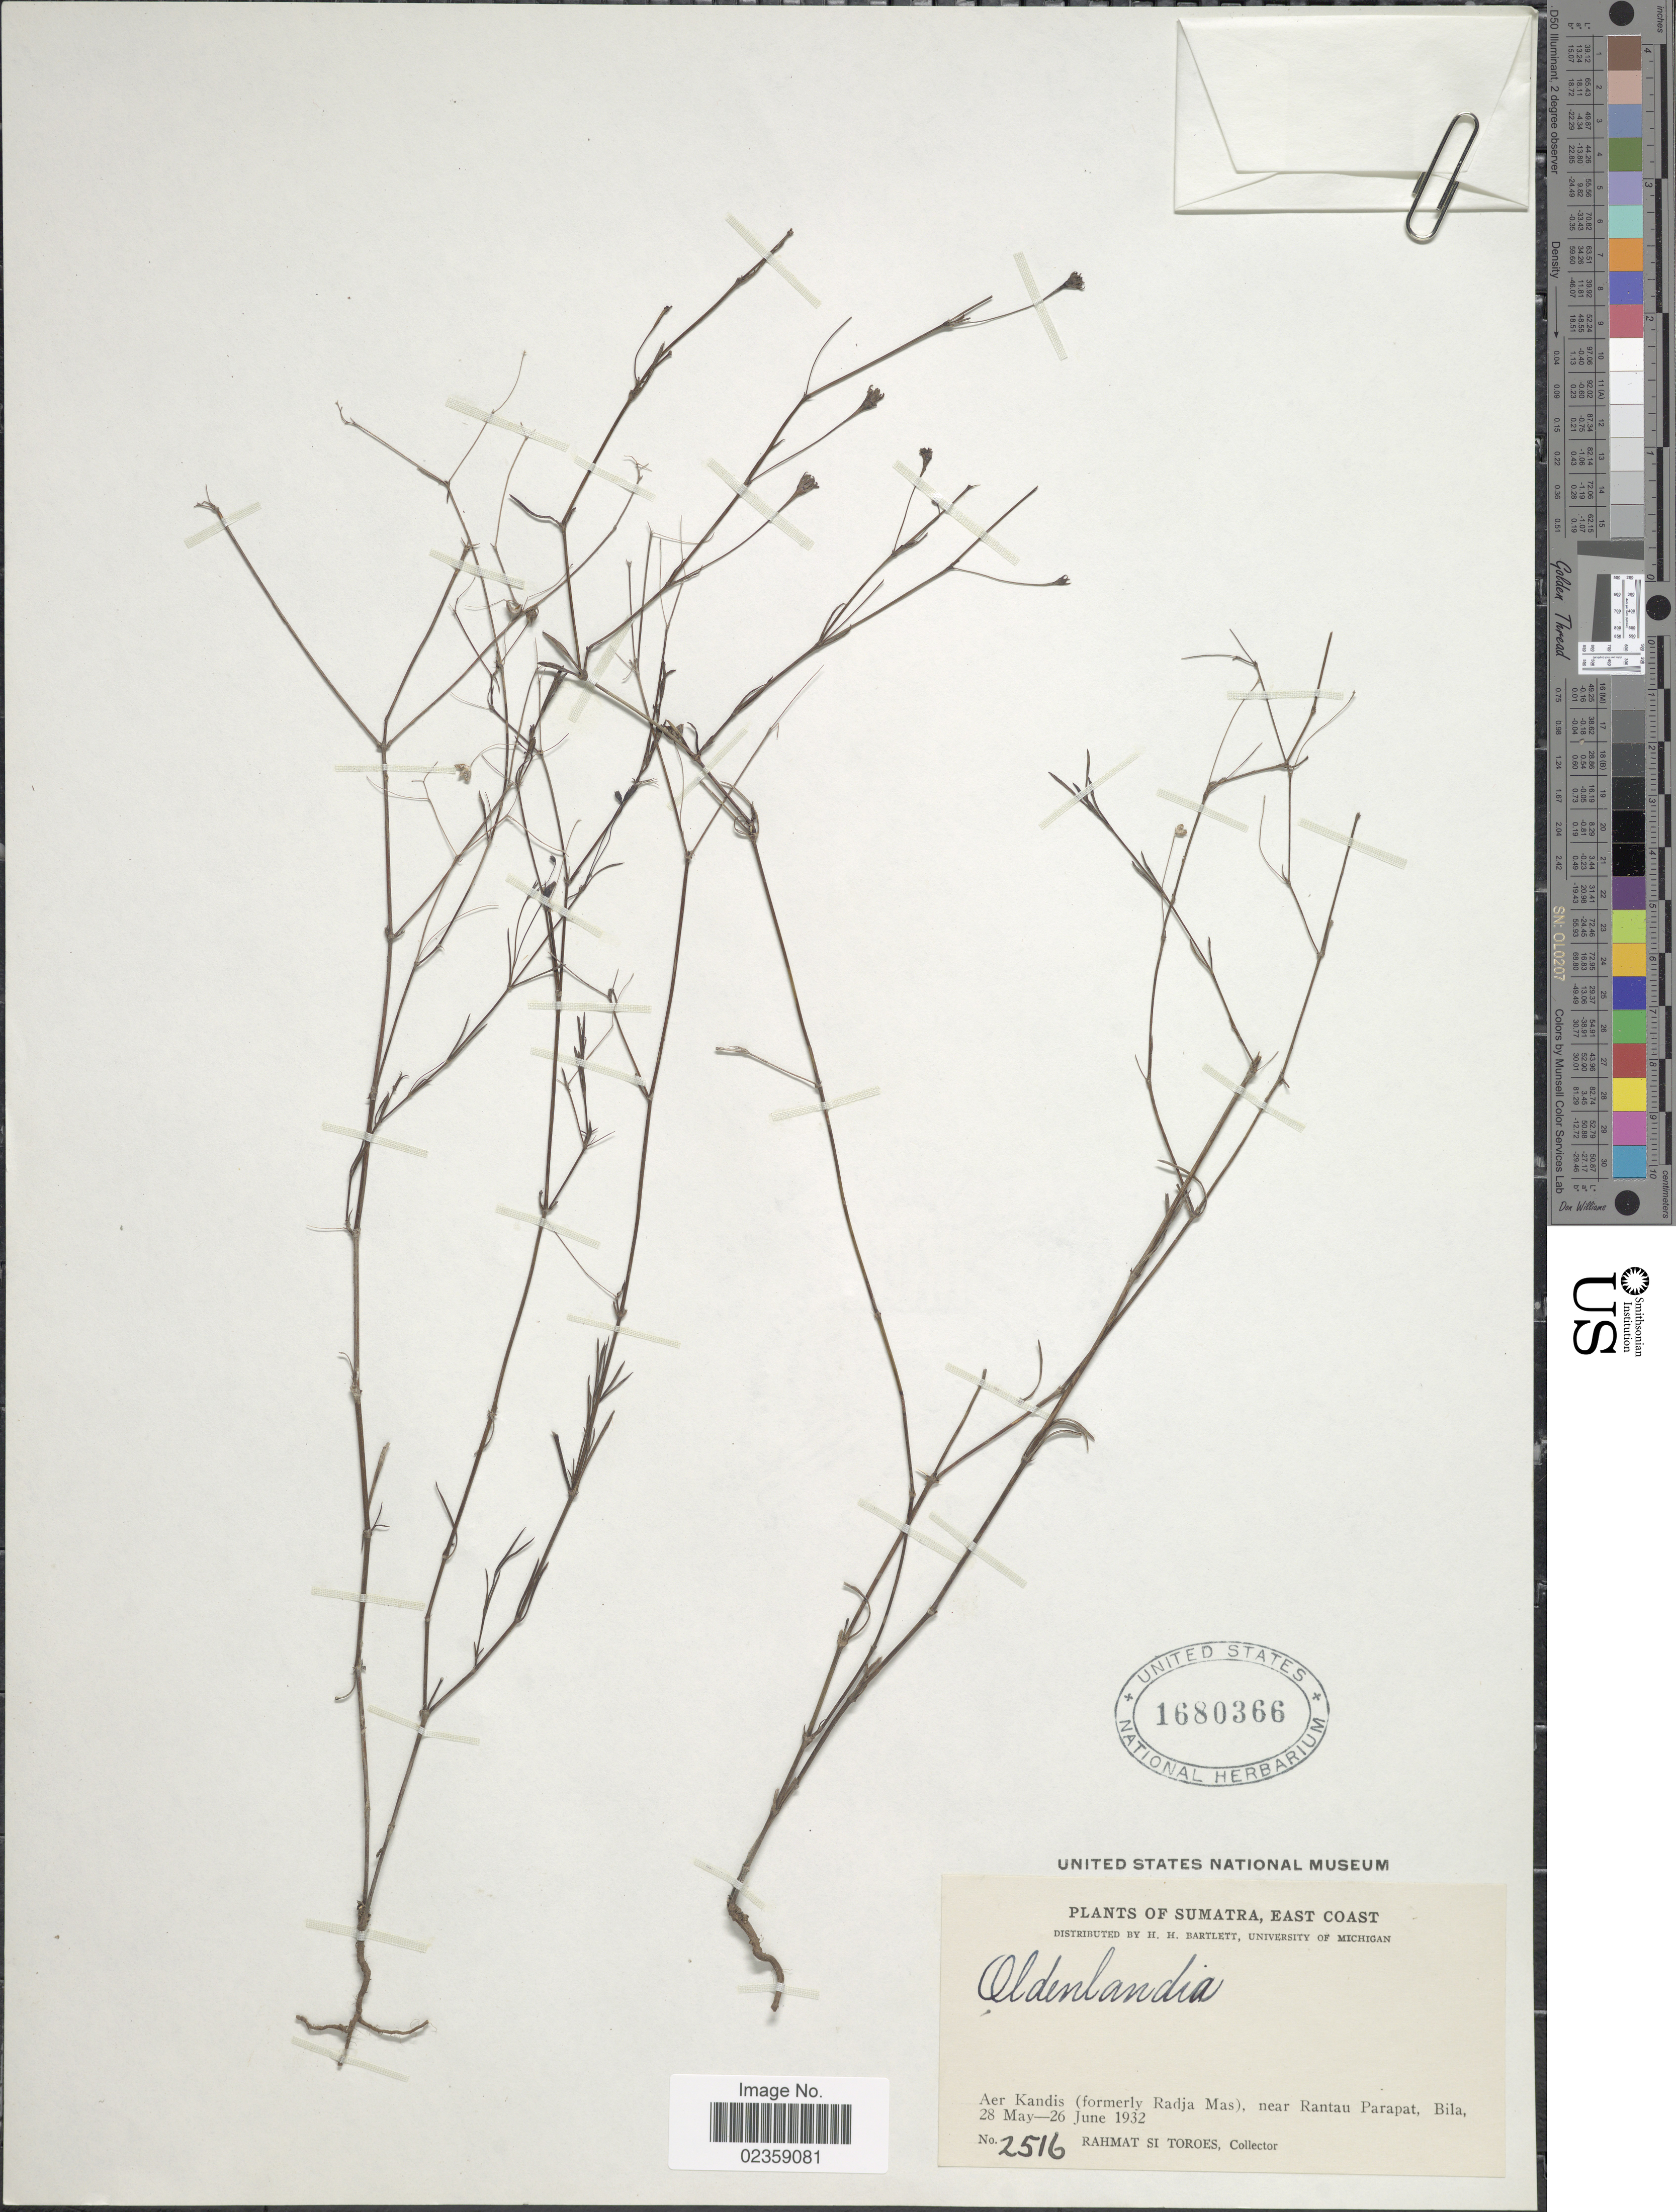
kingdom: Plantae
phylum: Tracheophyta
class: Magnoliopsida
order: Gentianales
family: Rubiaceae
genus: Oldenlandia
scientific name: Oldenlandia sp.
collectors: Rahmat Si Boeea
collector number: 2516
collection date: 1932-05-28/1932-06-26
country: Indonesia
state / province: Sumatra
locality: Sumatra, East Coast. Aer Kandis (formerly Radja Mas), near Rantau Parapat, Bila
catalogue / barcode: US 1680366